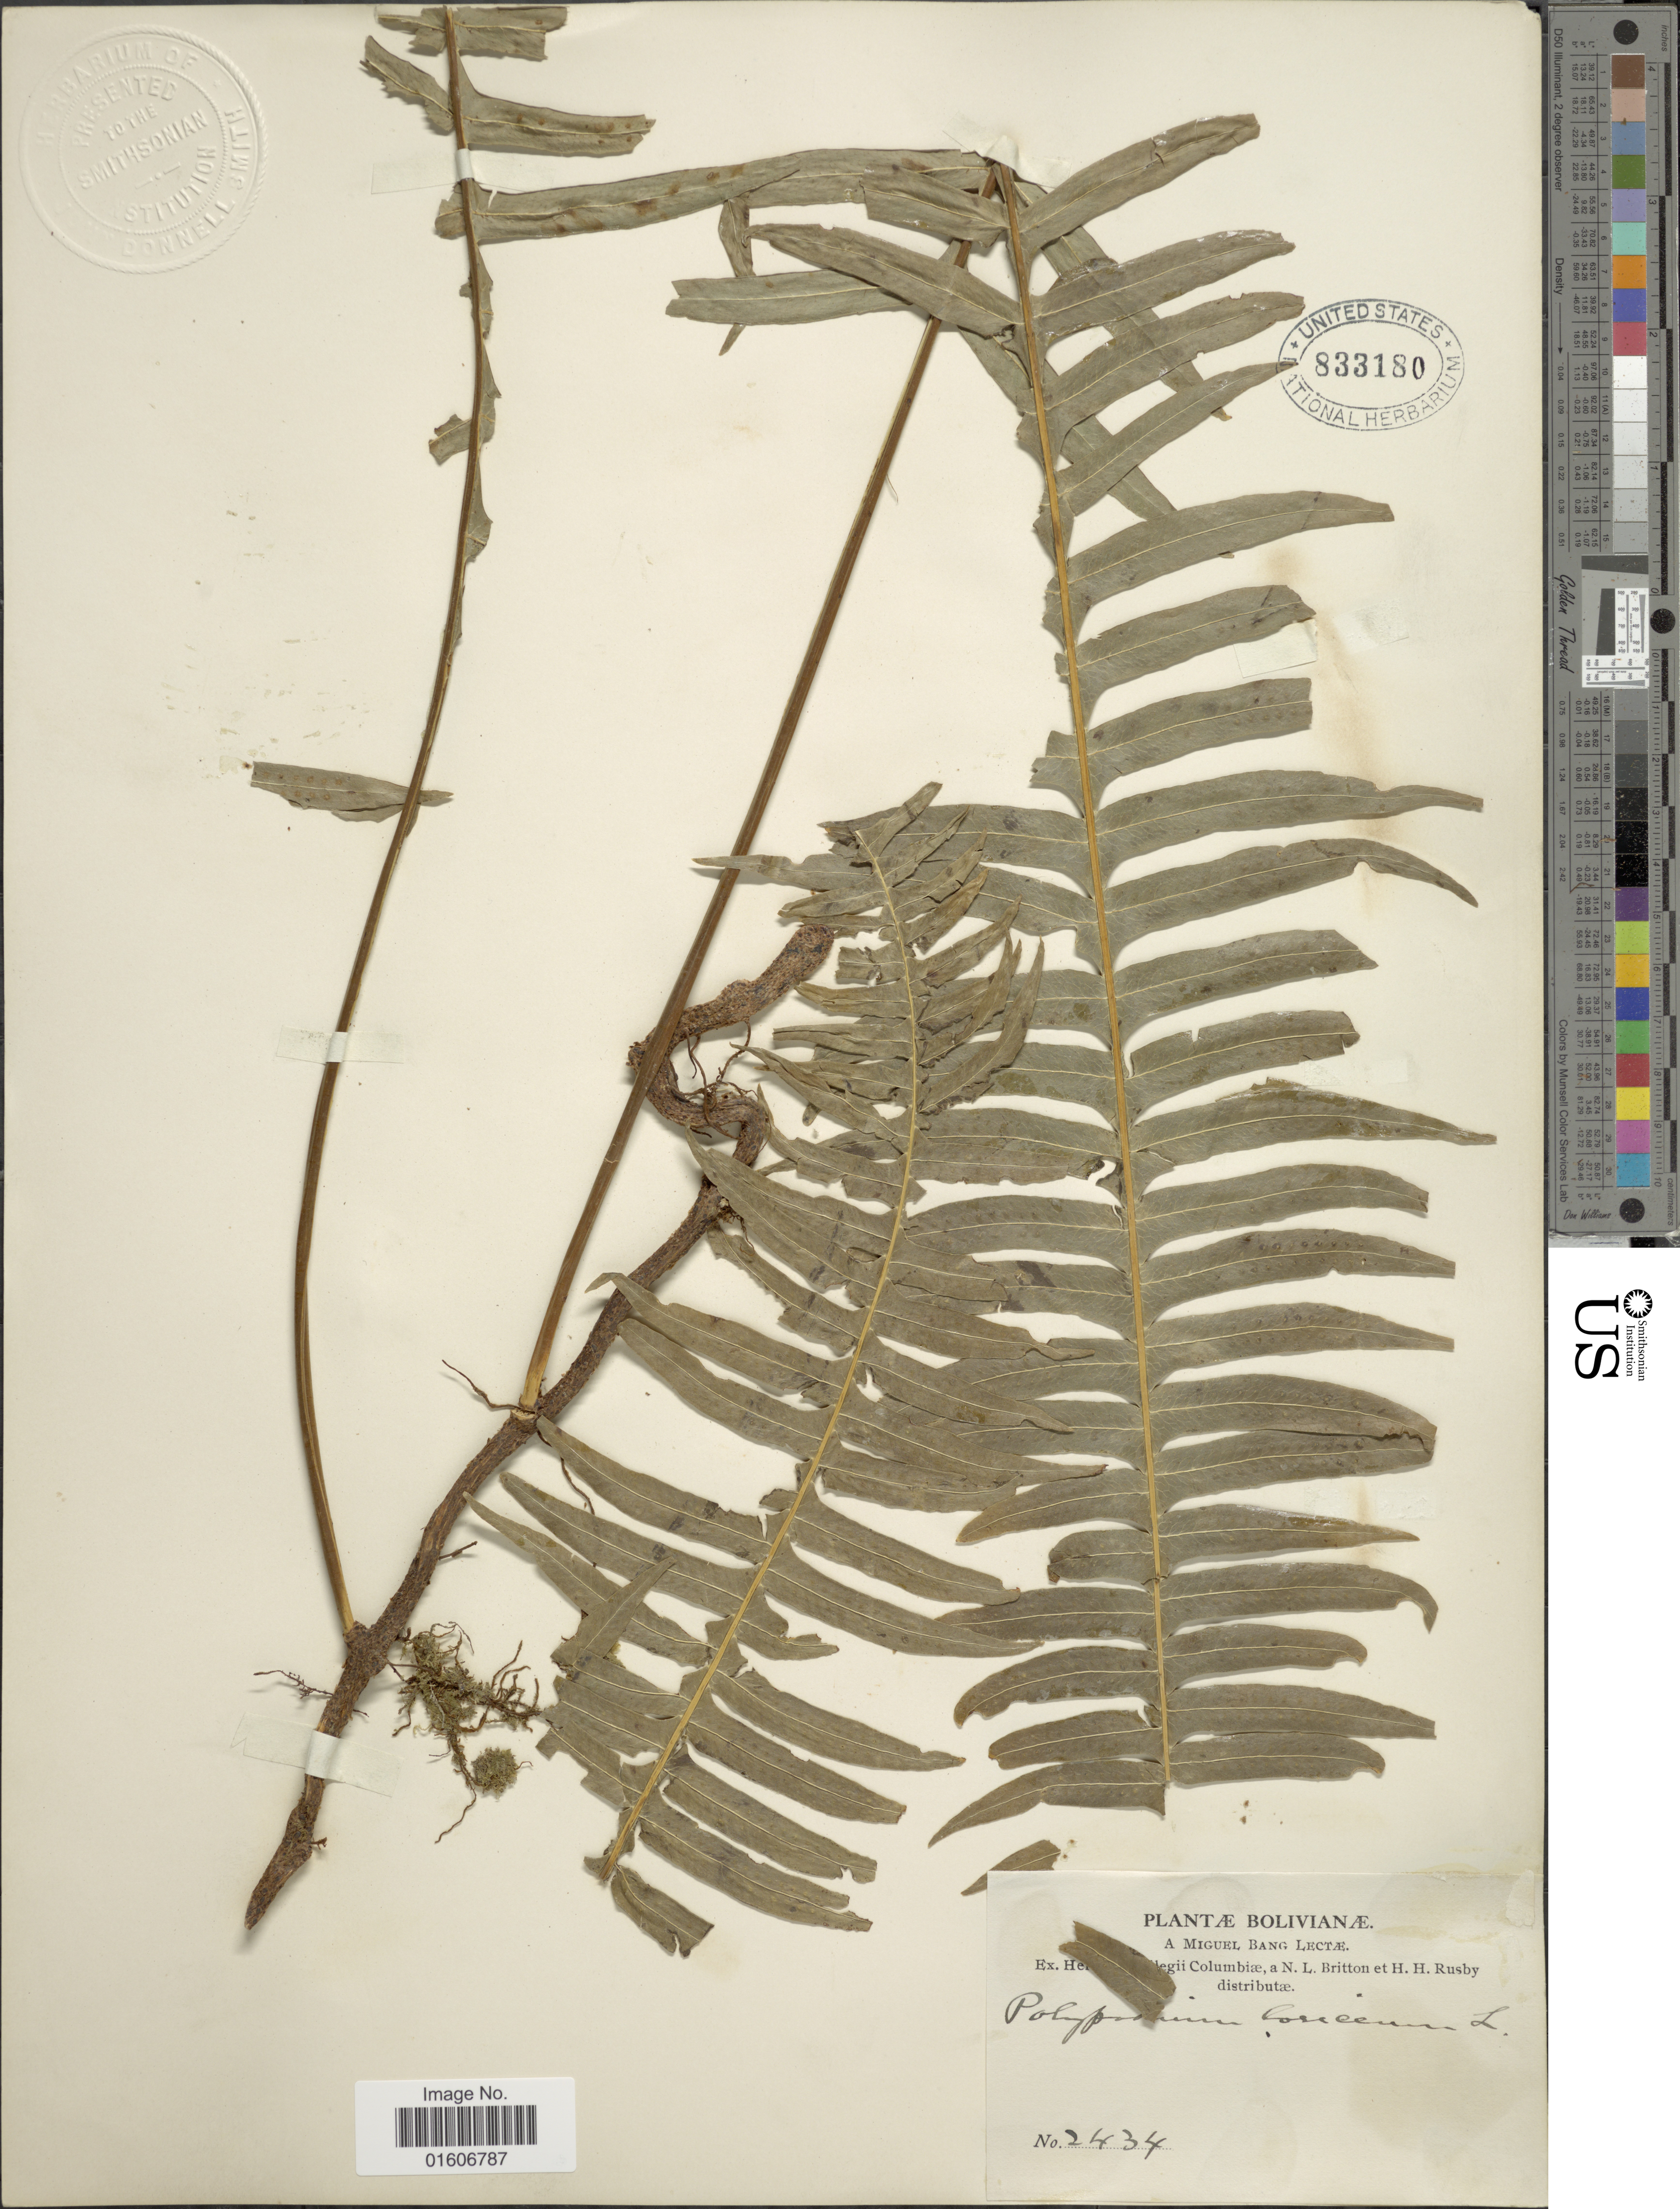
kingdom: Plantae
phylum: Tracheophyta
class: Polypodiopsida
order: Polypodiales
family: Polypodiaceae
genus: Serpocaulon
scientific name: Serpocaulon loriceum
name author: (L.) A.R. Sm.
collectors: M. Bang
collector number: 2434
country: Bolivia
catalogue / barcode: US 833180